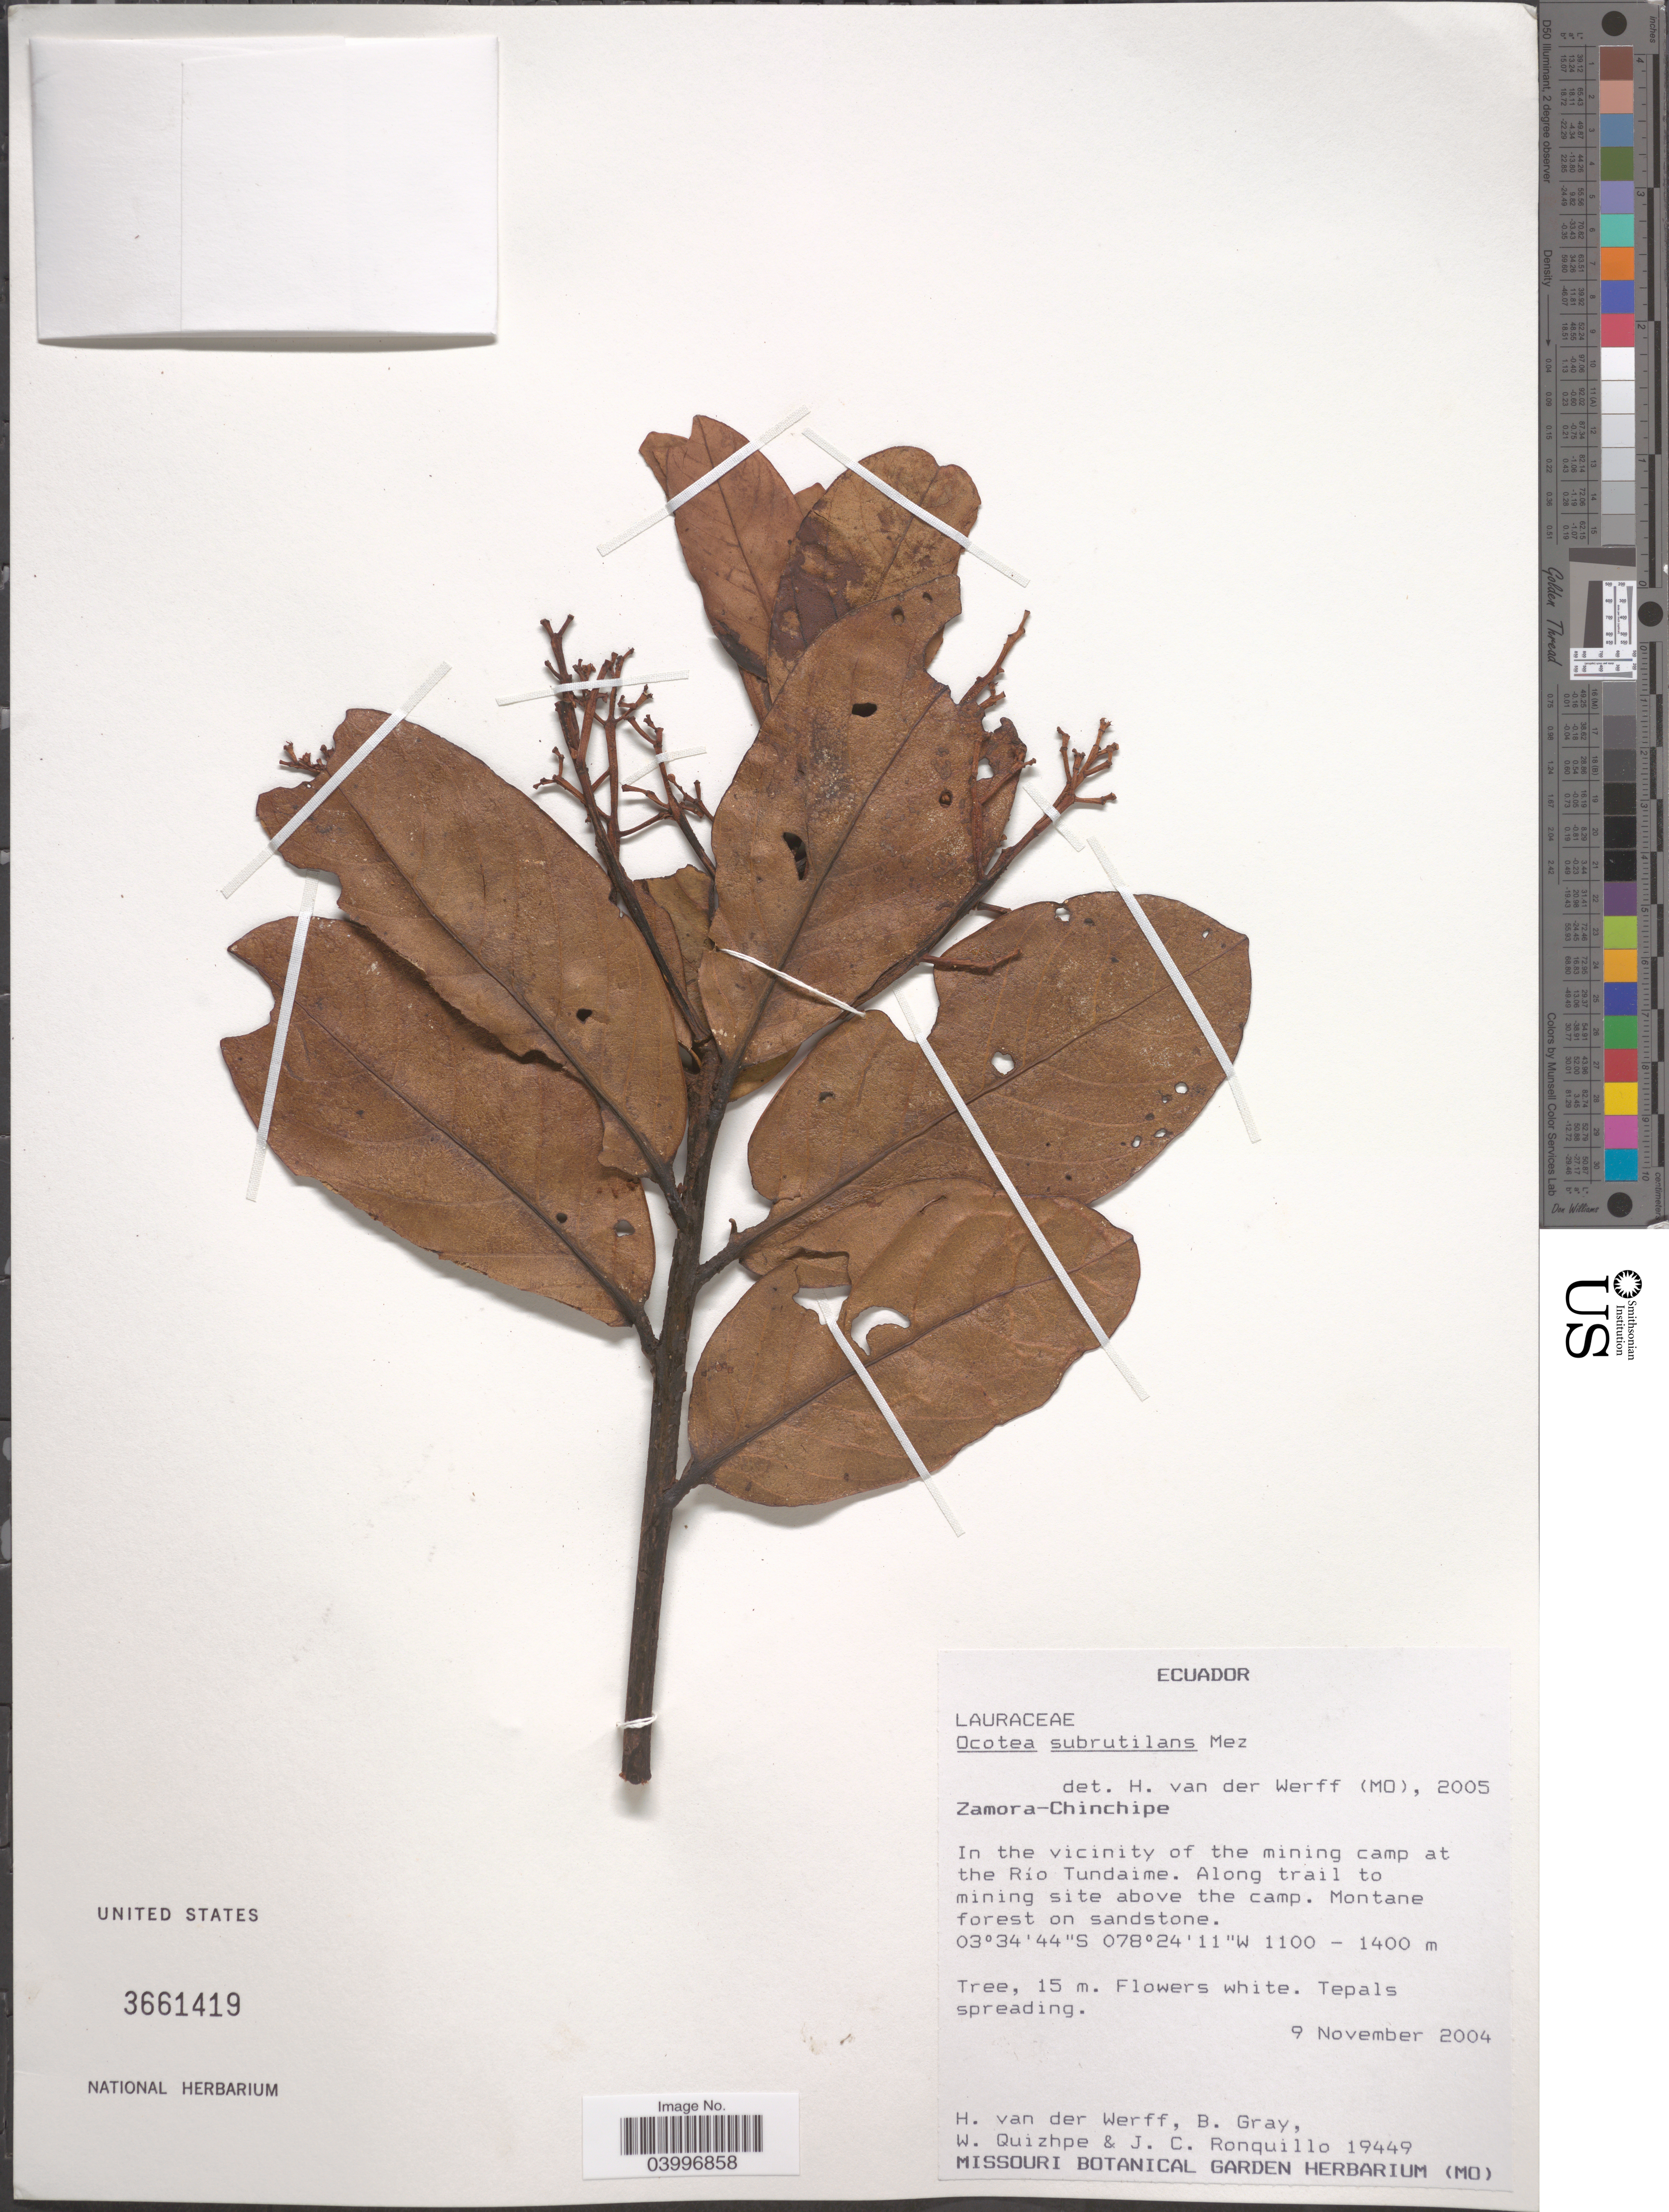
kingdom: Plantae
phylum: Tracheophyta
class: Magnoliopsida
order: Laurales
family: Lauraceae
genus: Ocotea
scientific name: Ocotea subrutilans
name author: (Nees) Mez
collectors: H. van der Werff, B. Gray, W. Quizhpe & J. Ronquillo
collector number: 19449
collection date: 2004-11-09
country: Ecuador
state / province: Zamora-Chinchipe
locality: In the vicinity of the mining camp at the Río Tundaime. Along trail to mining site above the camp.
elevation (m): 1100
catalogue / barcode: US 3661419